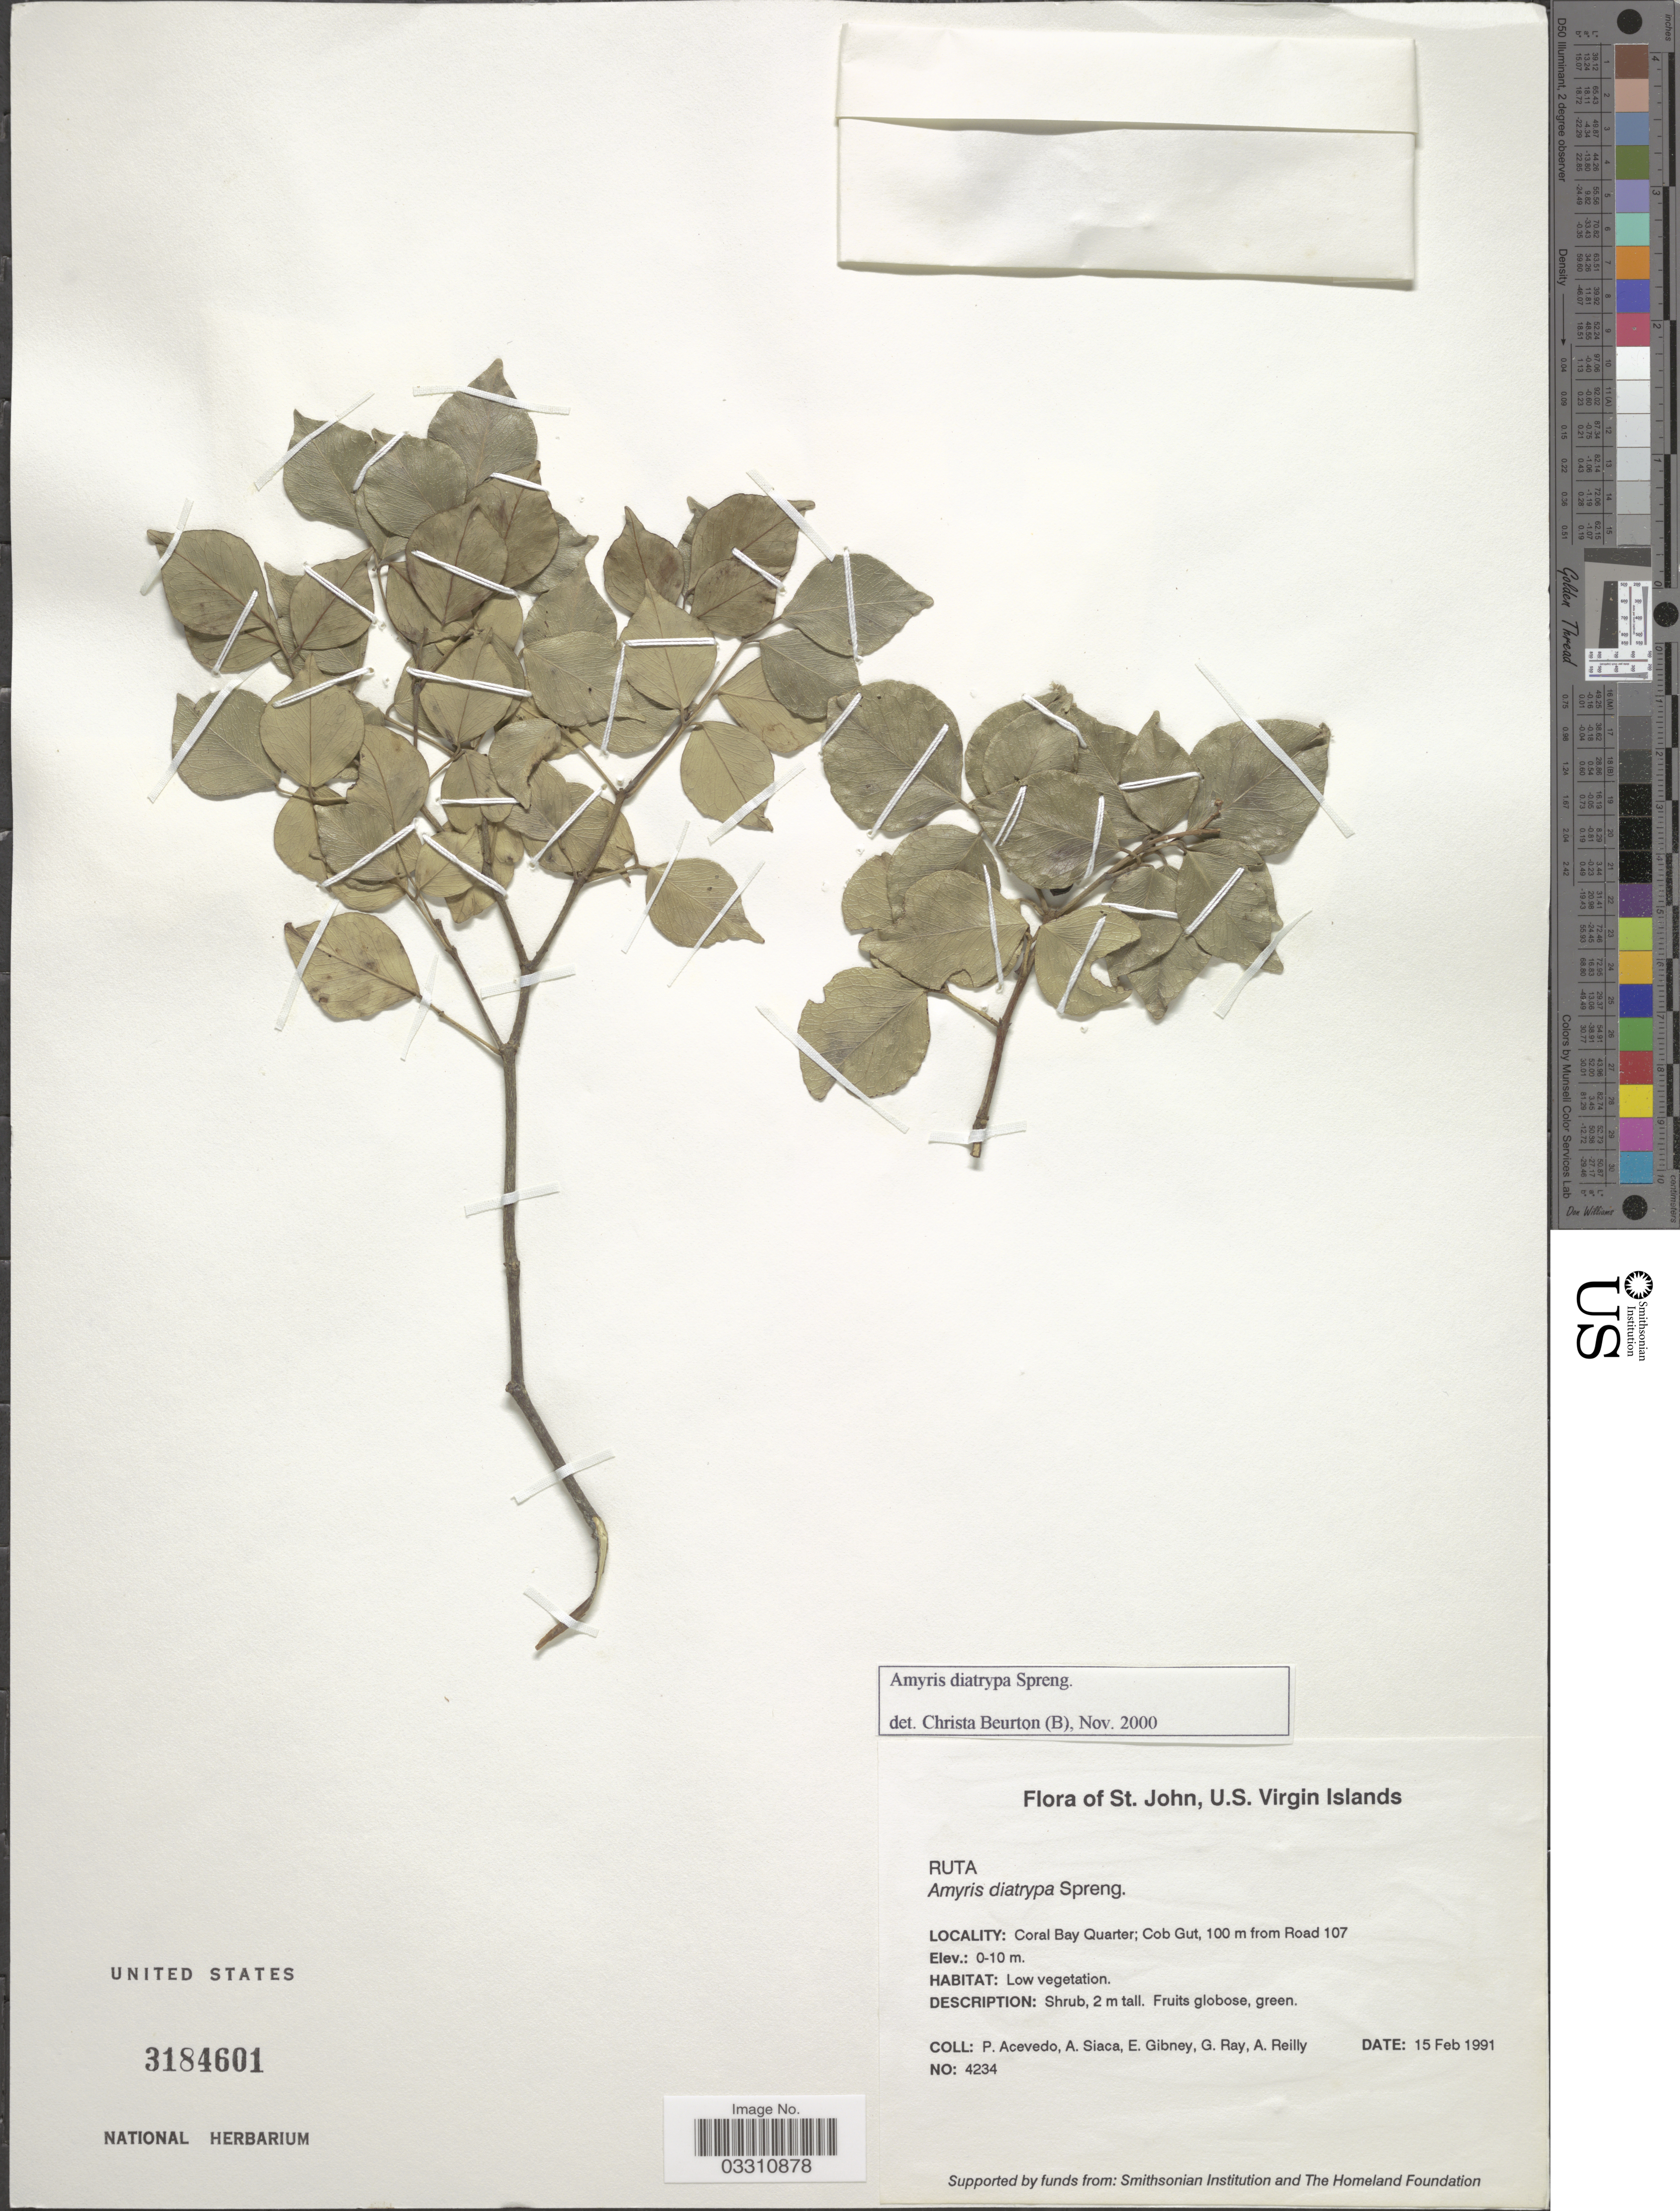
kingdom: Plantae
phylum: Tracheophyta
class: Magnoliopsida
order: Sapindales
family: Rutaceae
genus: Amyris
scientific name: Amyris diatrypa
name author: Spreng.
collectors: P. Acevedo-Rodr., A. Siaca, E. Gibney & G. Ray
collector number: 4234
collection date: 1991-02-15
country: U.S. Virgin Islands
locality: St. John, Coral Bay Quarter; Cob Gut, 100 m from Road 107.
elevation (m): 0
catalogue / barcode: US 3184601